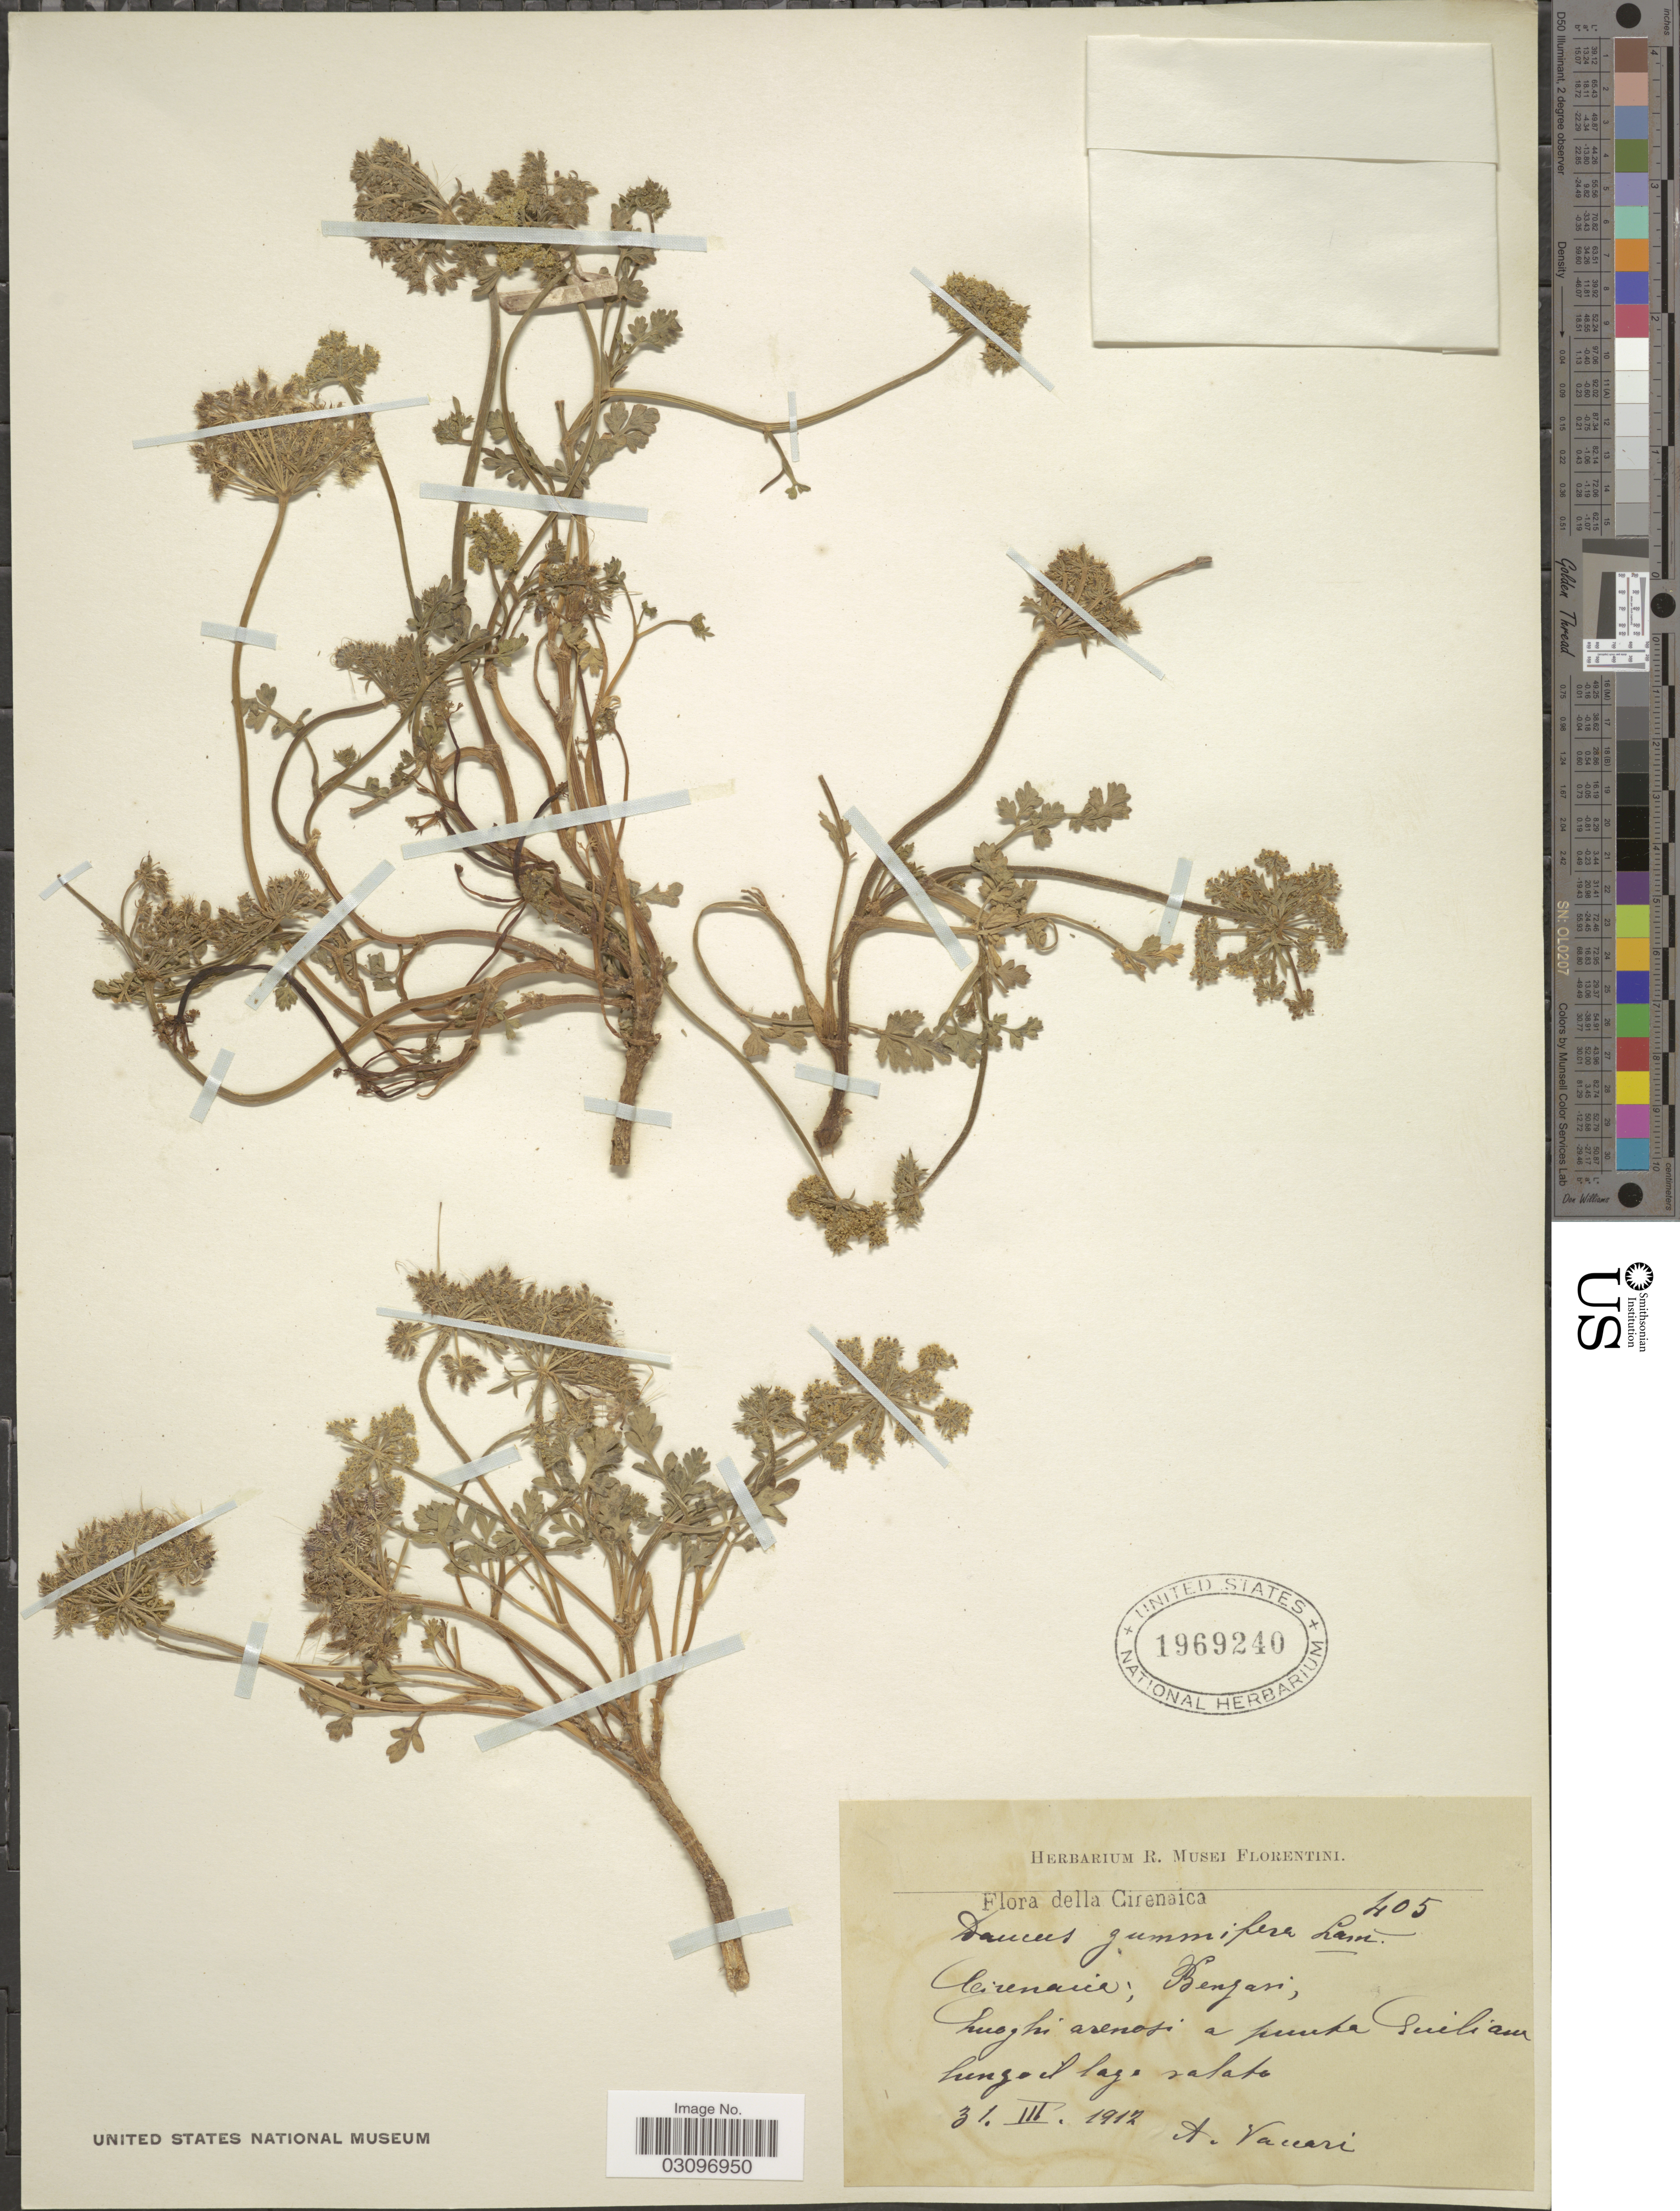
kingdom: Plantae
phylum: Tracheophyta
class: Magnoliopsida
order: Apiales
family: Apiaceae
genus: Daucus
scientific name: Daucus gummifer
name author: All.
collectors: A. Vaccari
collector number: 405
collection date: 1912-03-31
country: Libya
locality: Cirenaica: Bengari, Luoghi arenosi a punta suiliam henga el lago salata.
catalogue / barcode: US 1969240